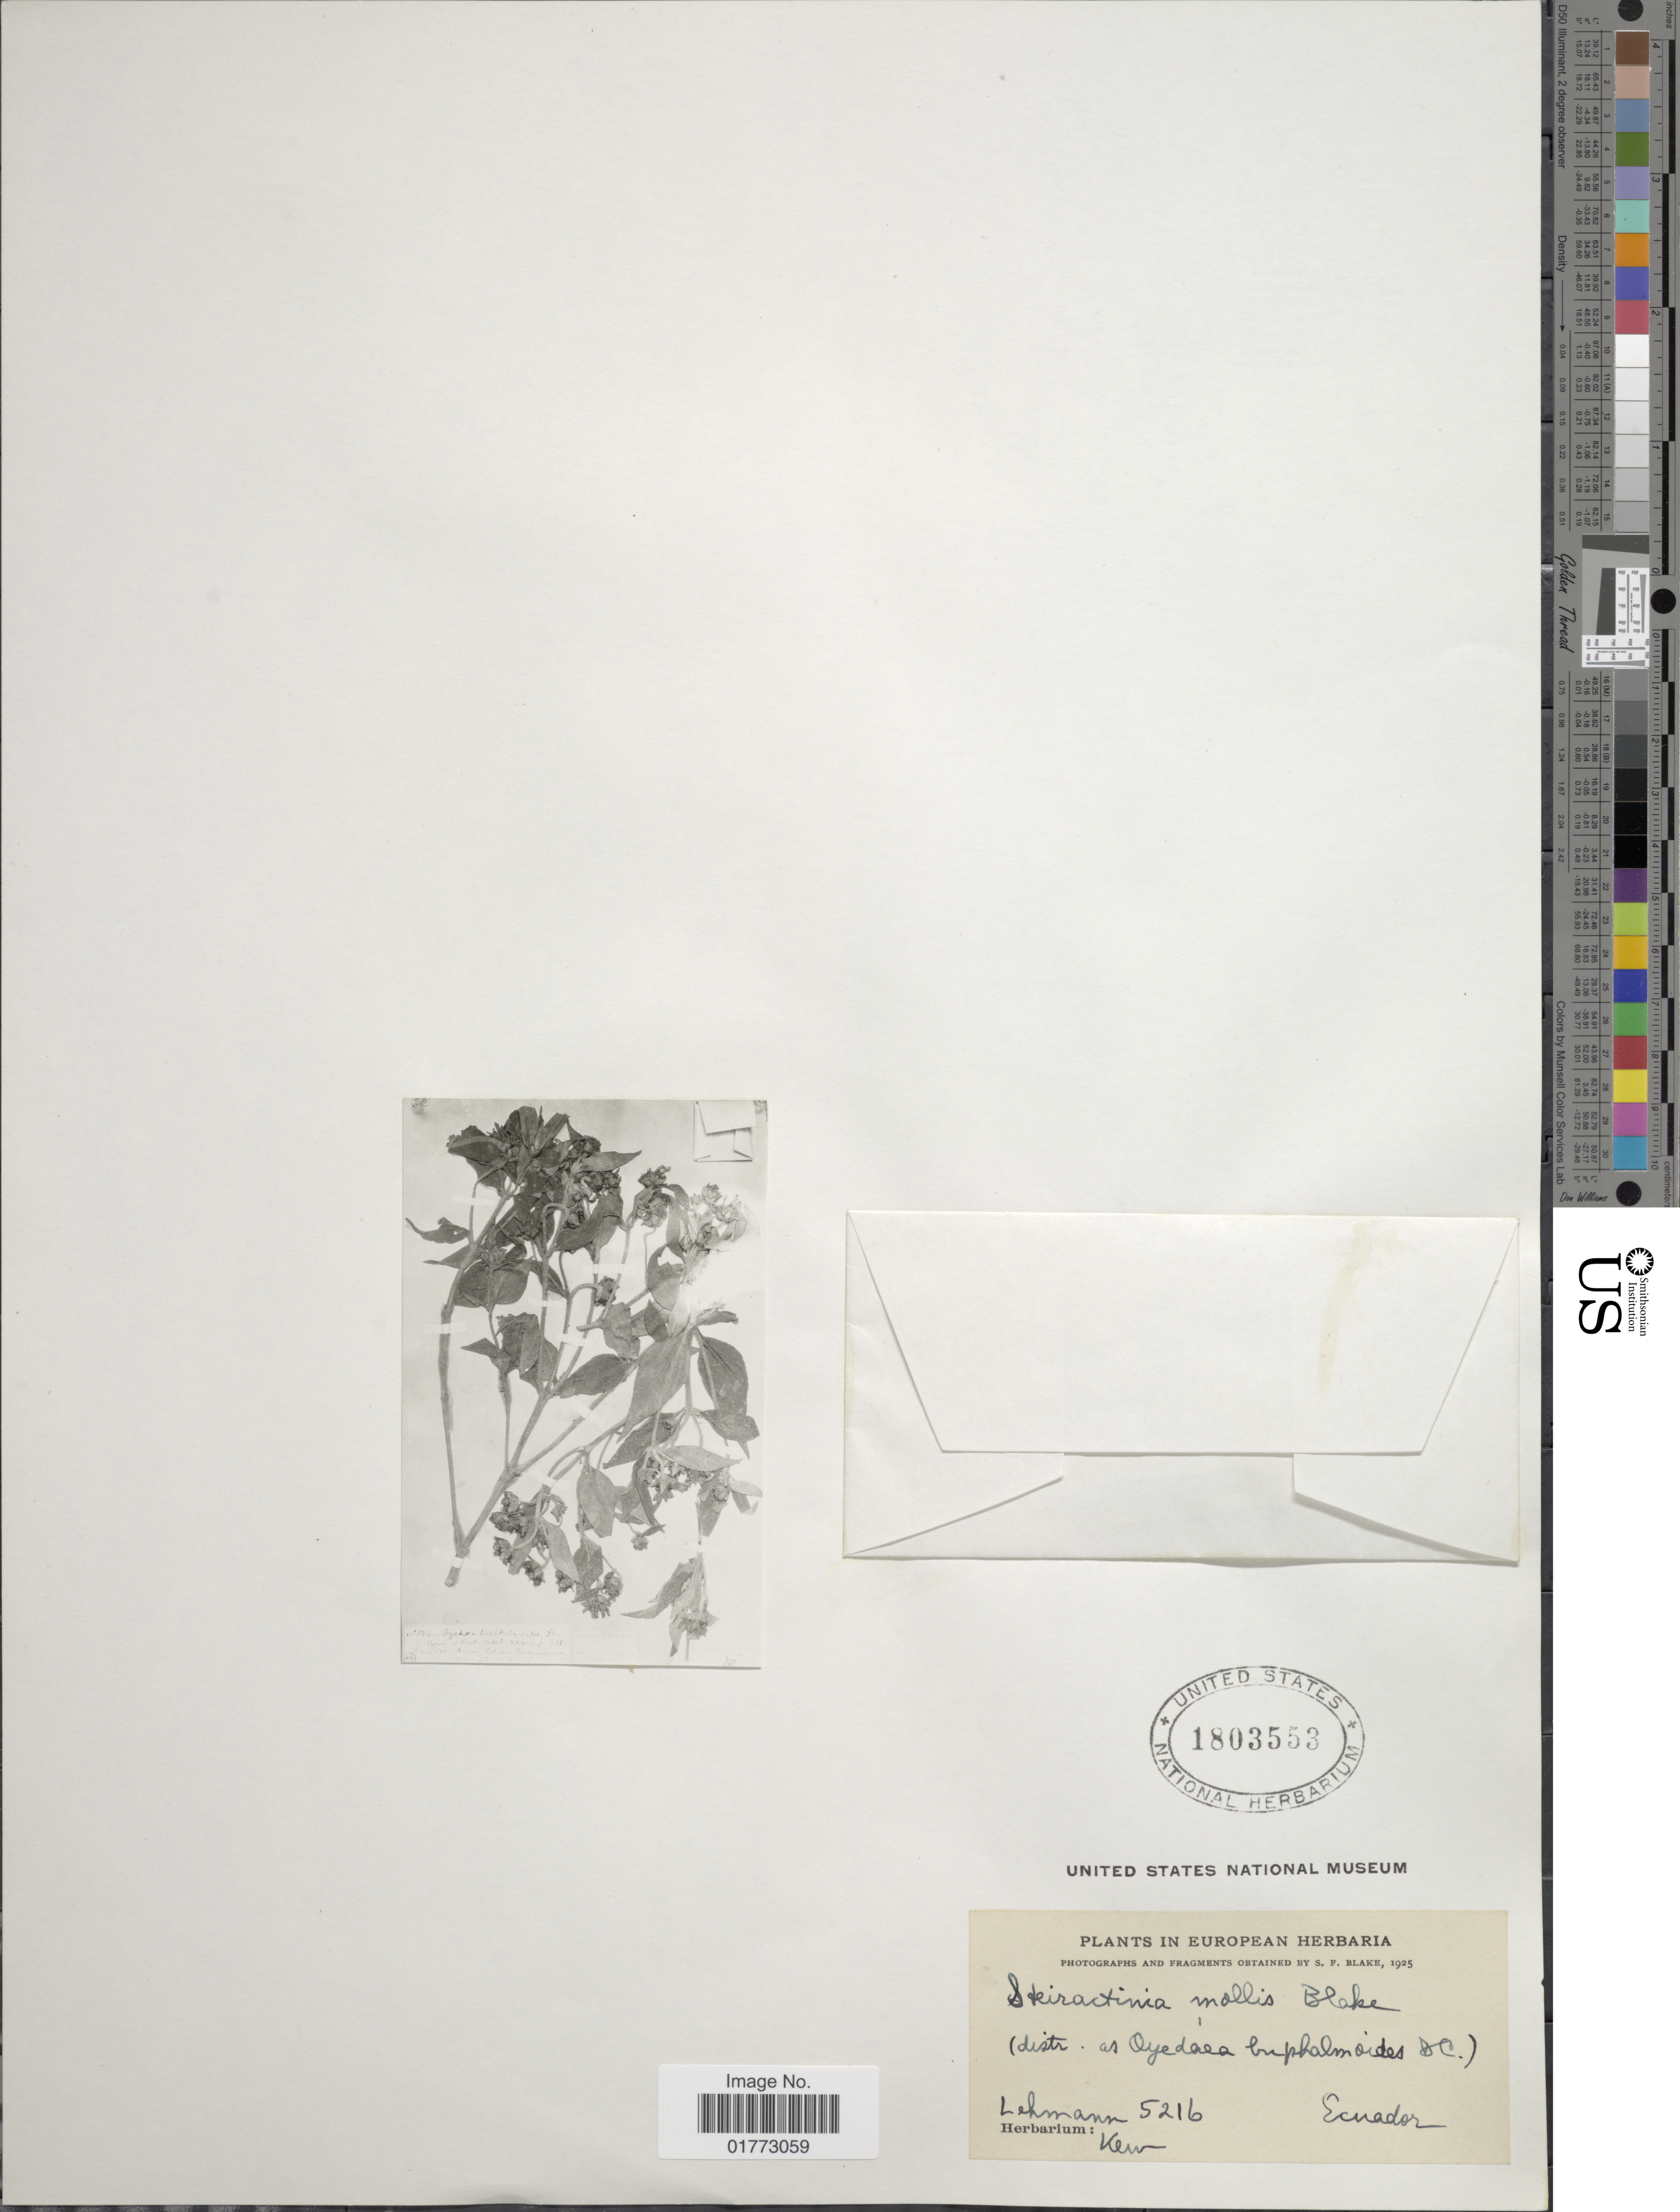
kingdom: Plantae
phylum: Tracheophyta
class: Magnoliopsida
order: Asterales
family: Asteraceae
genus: Steiractinia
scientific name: Steiractinia sodiroi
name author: (Hieron. ex Sodiro) S.F. Blake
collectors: -. Lehmann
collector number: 5216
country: Ecuador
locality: Ecuador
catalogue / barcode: US 1803553